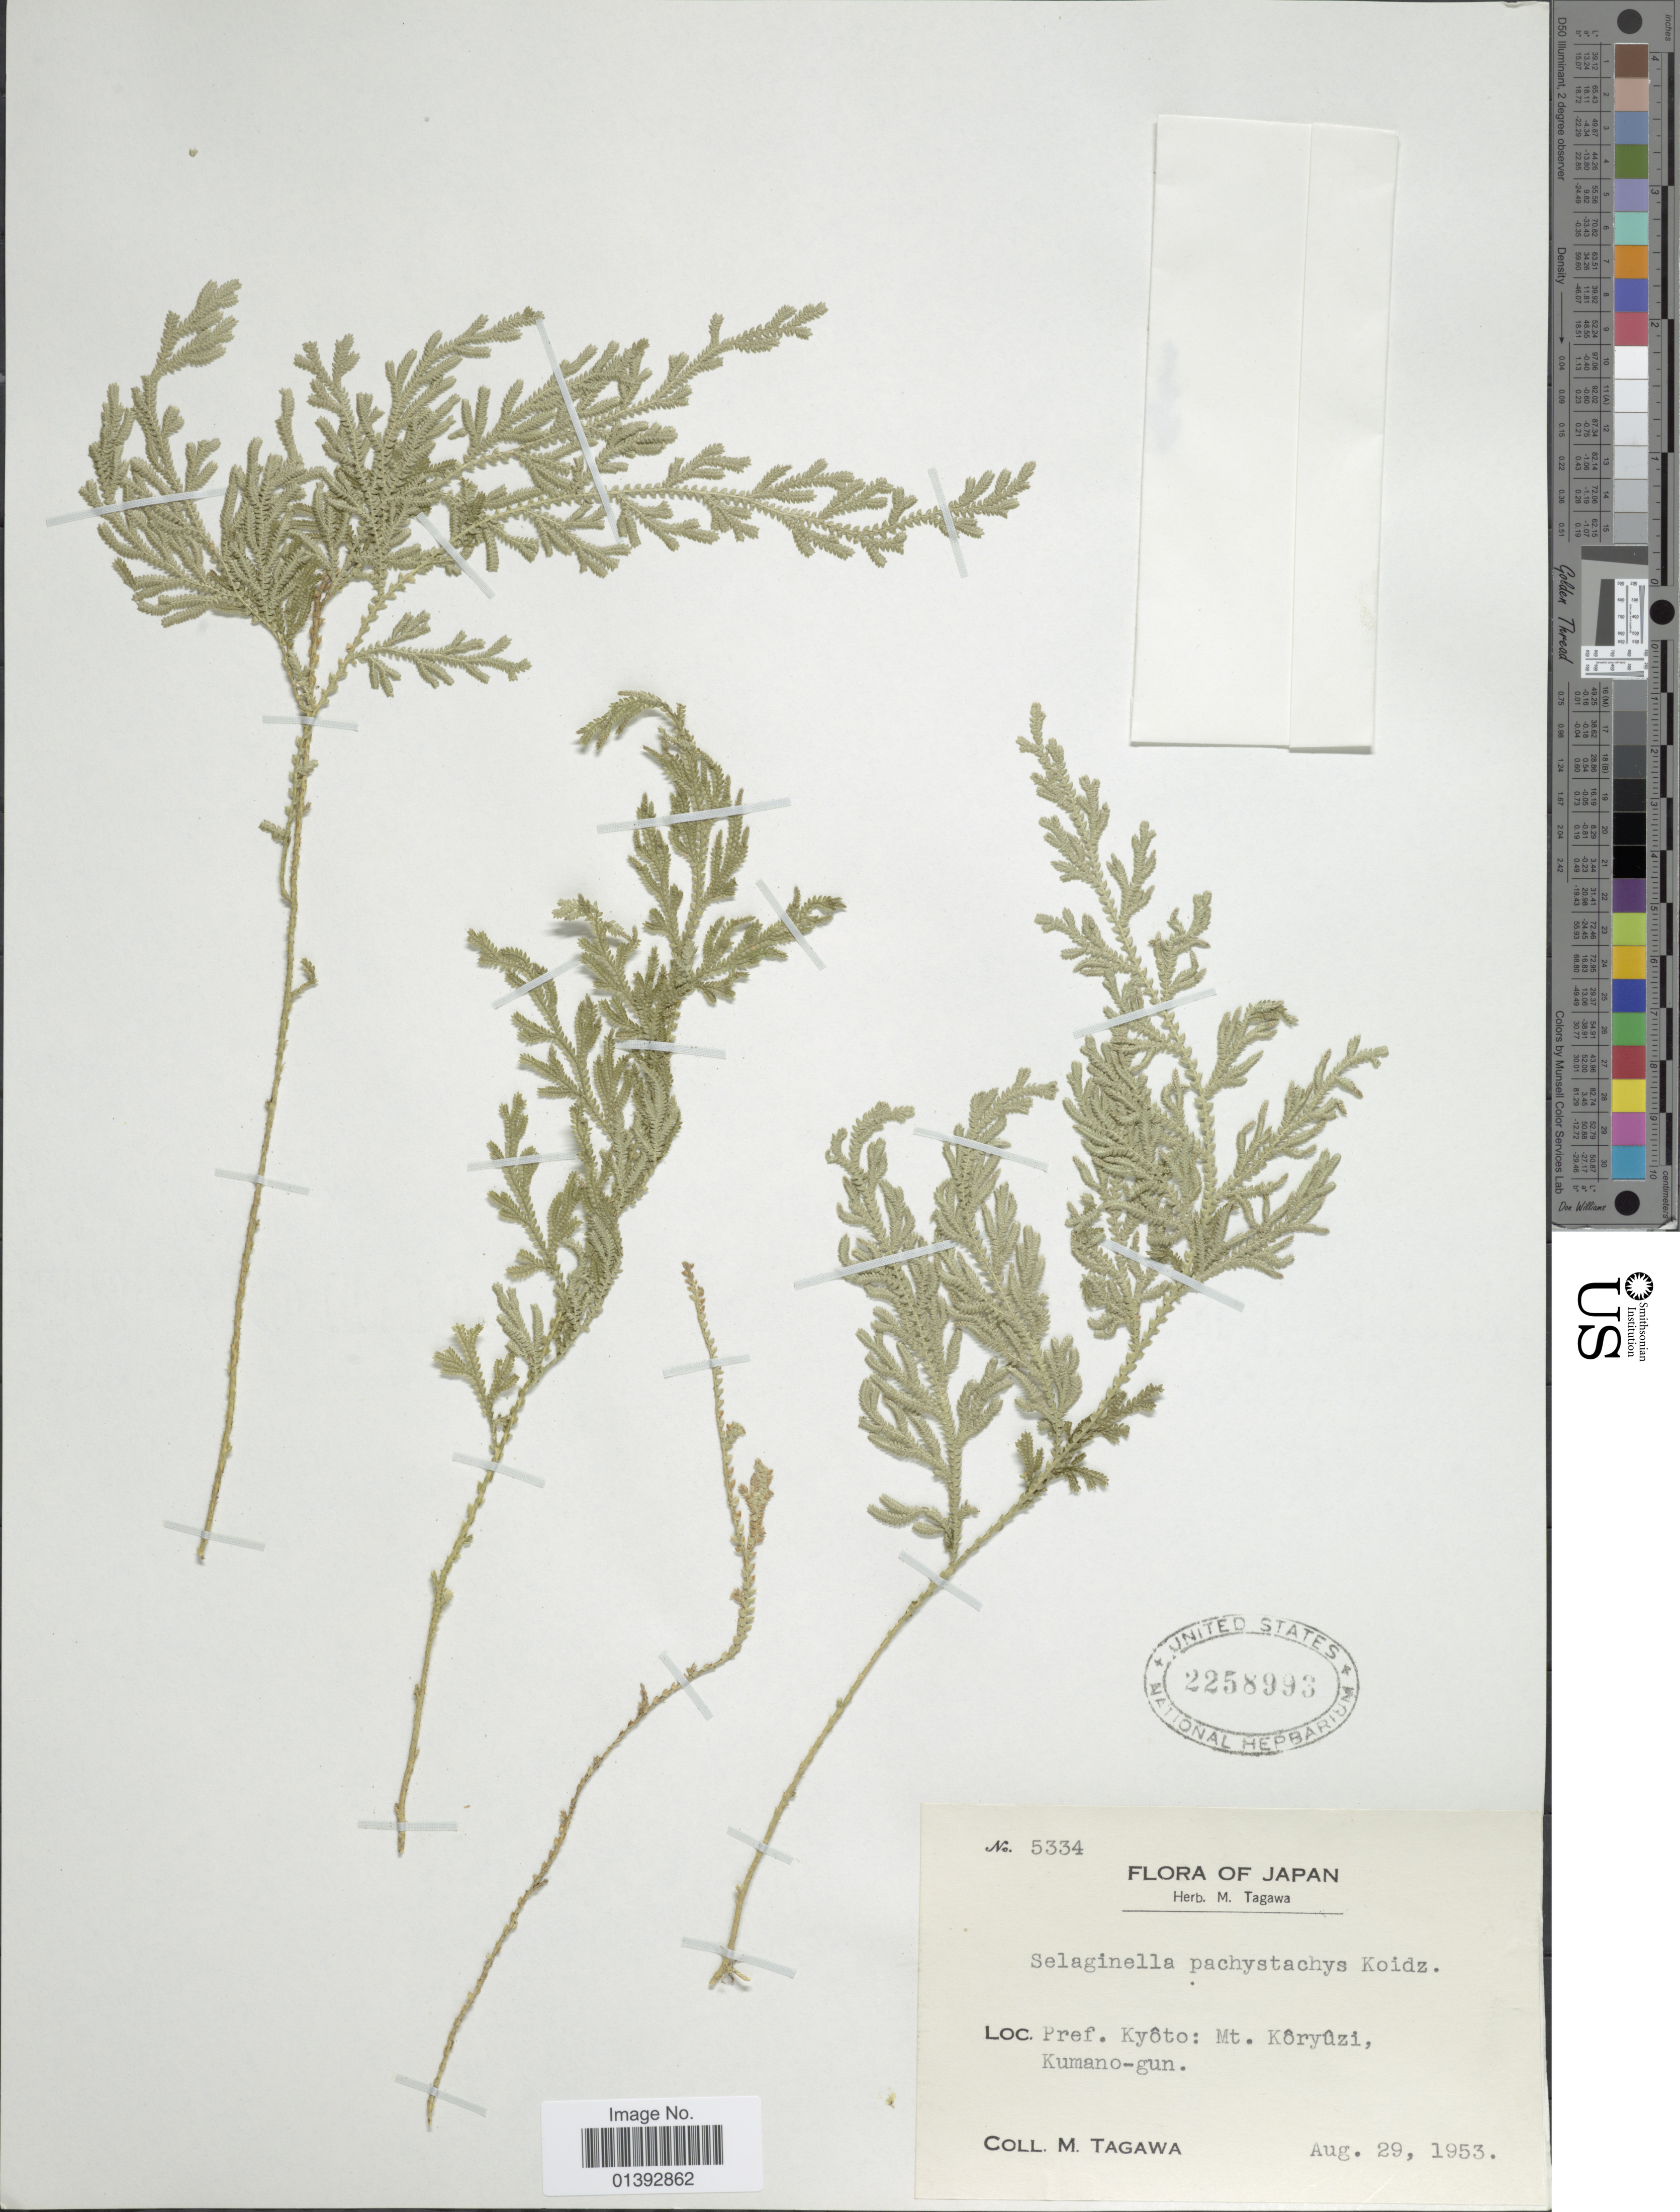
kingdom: Plantae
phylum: Tracheophyta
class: Lycopodiopsida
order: Selaginellales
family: Selaginellaceae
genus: Selaginella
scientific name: Selaginella involvens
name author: (Sw.) Spring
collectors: M. Tagawa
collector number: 5334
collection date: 1953-08-29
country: Japan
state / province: Kyoto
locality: Mt. Koryuzi, Kumano-gun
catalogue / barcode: US 2258993